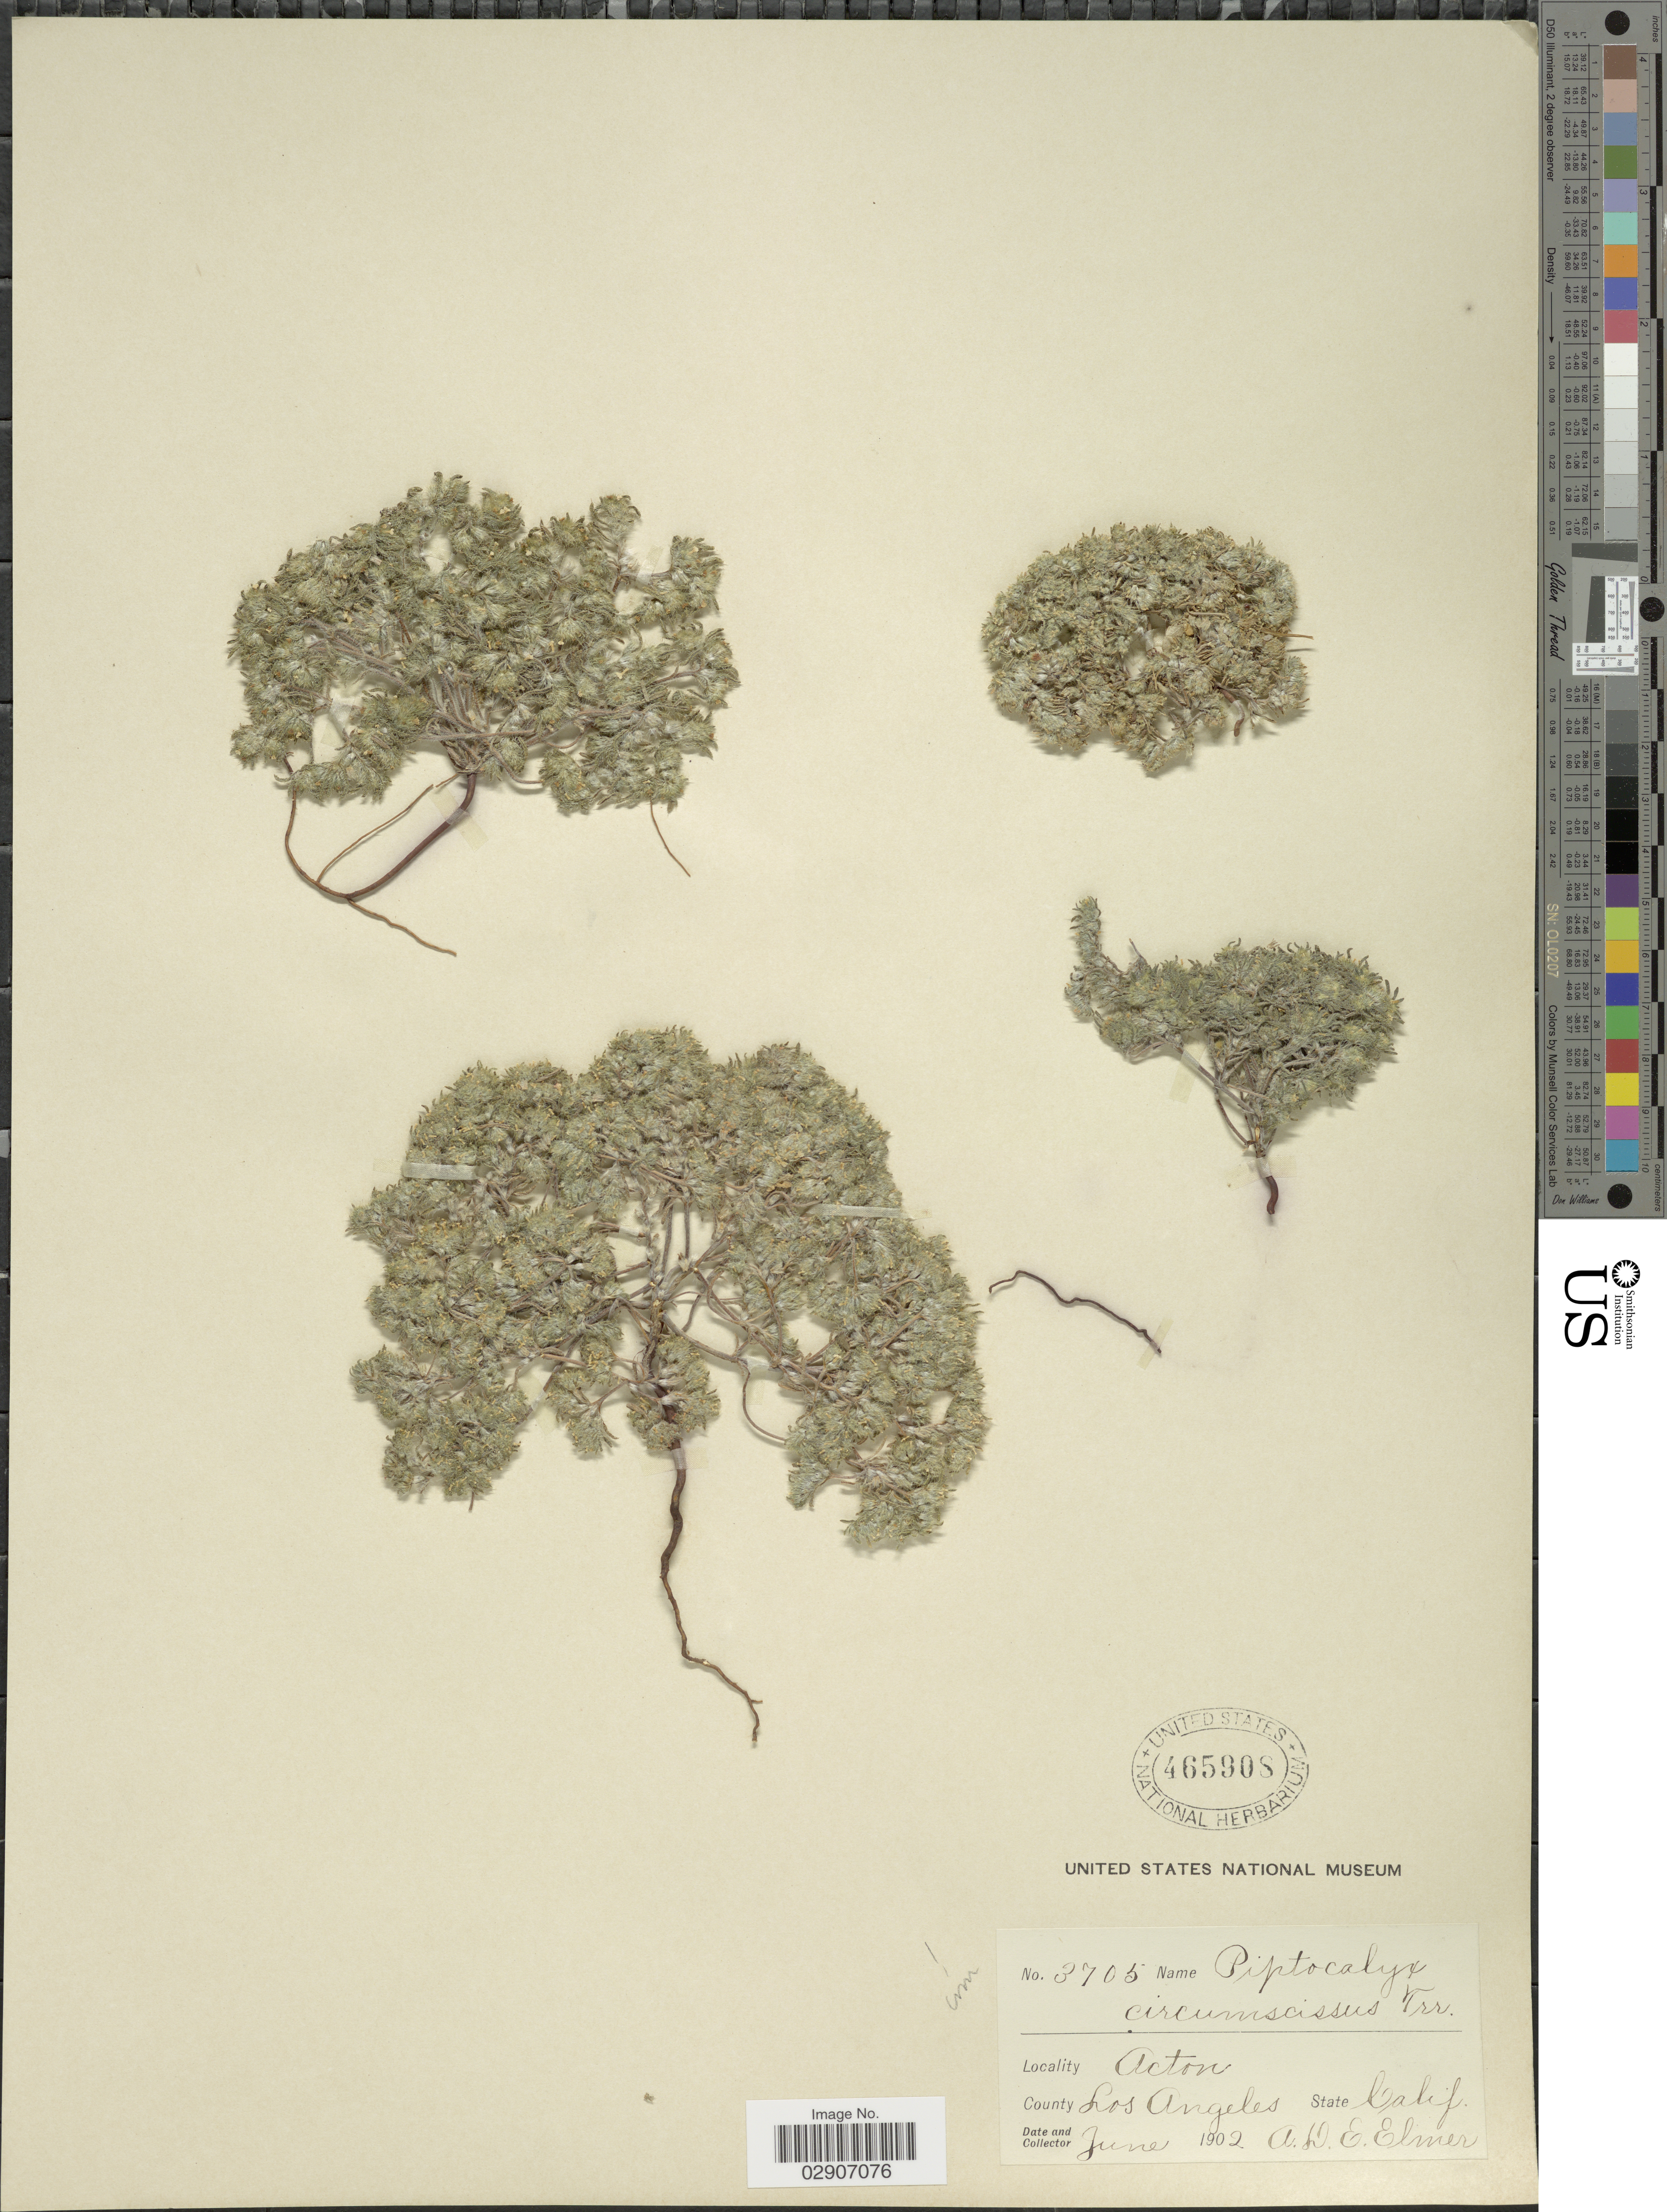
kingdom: Plantae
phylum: Tracheophyta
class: Magnoliopsida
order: Boraginales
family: Boraginaceae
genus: Cryptantha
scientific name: Cryptantha circumscissa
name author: (Hook. & Arn.) I.M. Johnst.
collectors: A. D. E. Elmer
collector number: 3705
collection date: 1902-06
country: United States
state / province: California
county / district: Los Angeles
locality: Acton. County Los Angeles.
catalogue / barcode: US 465908